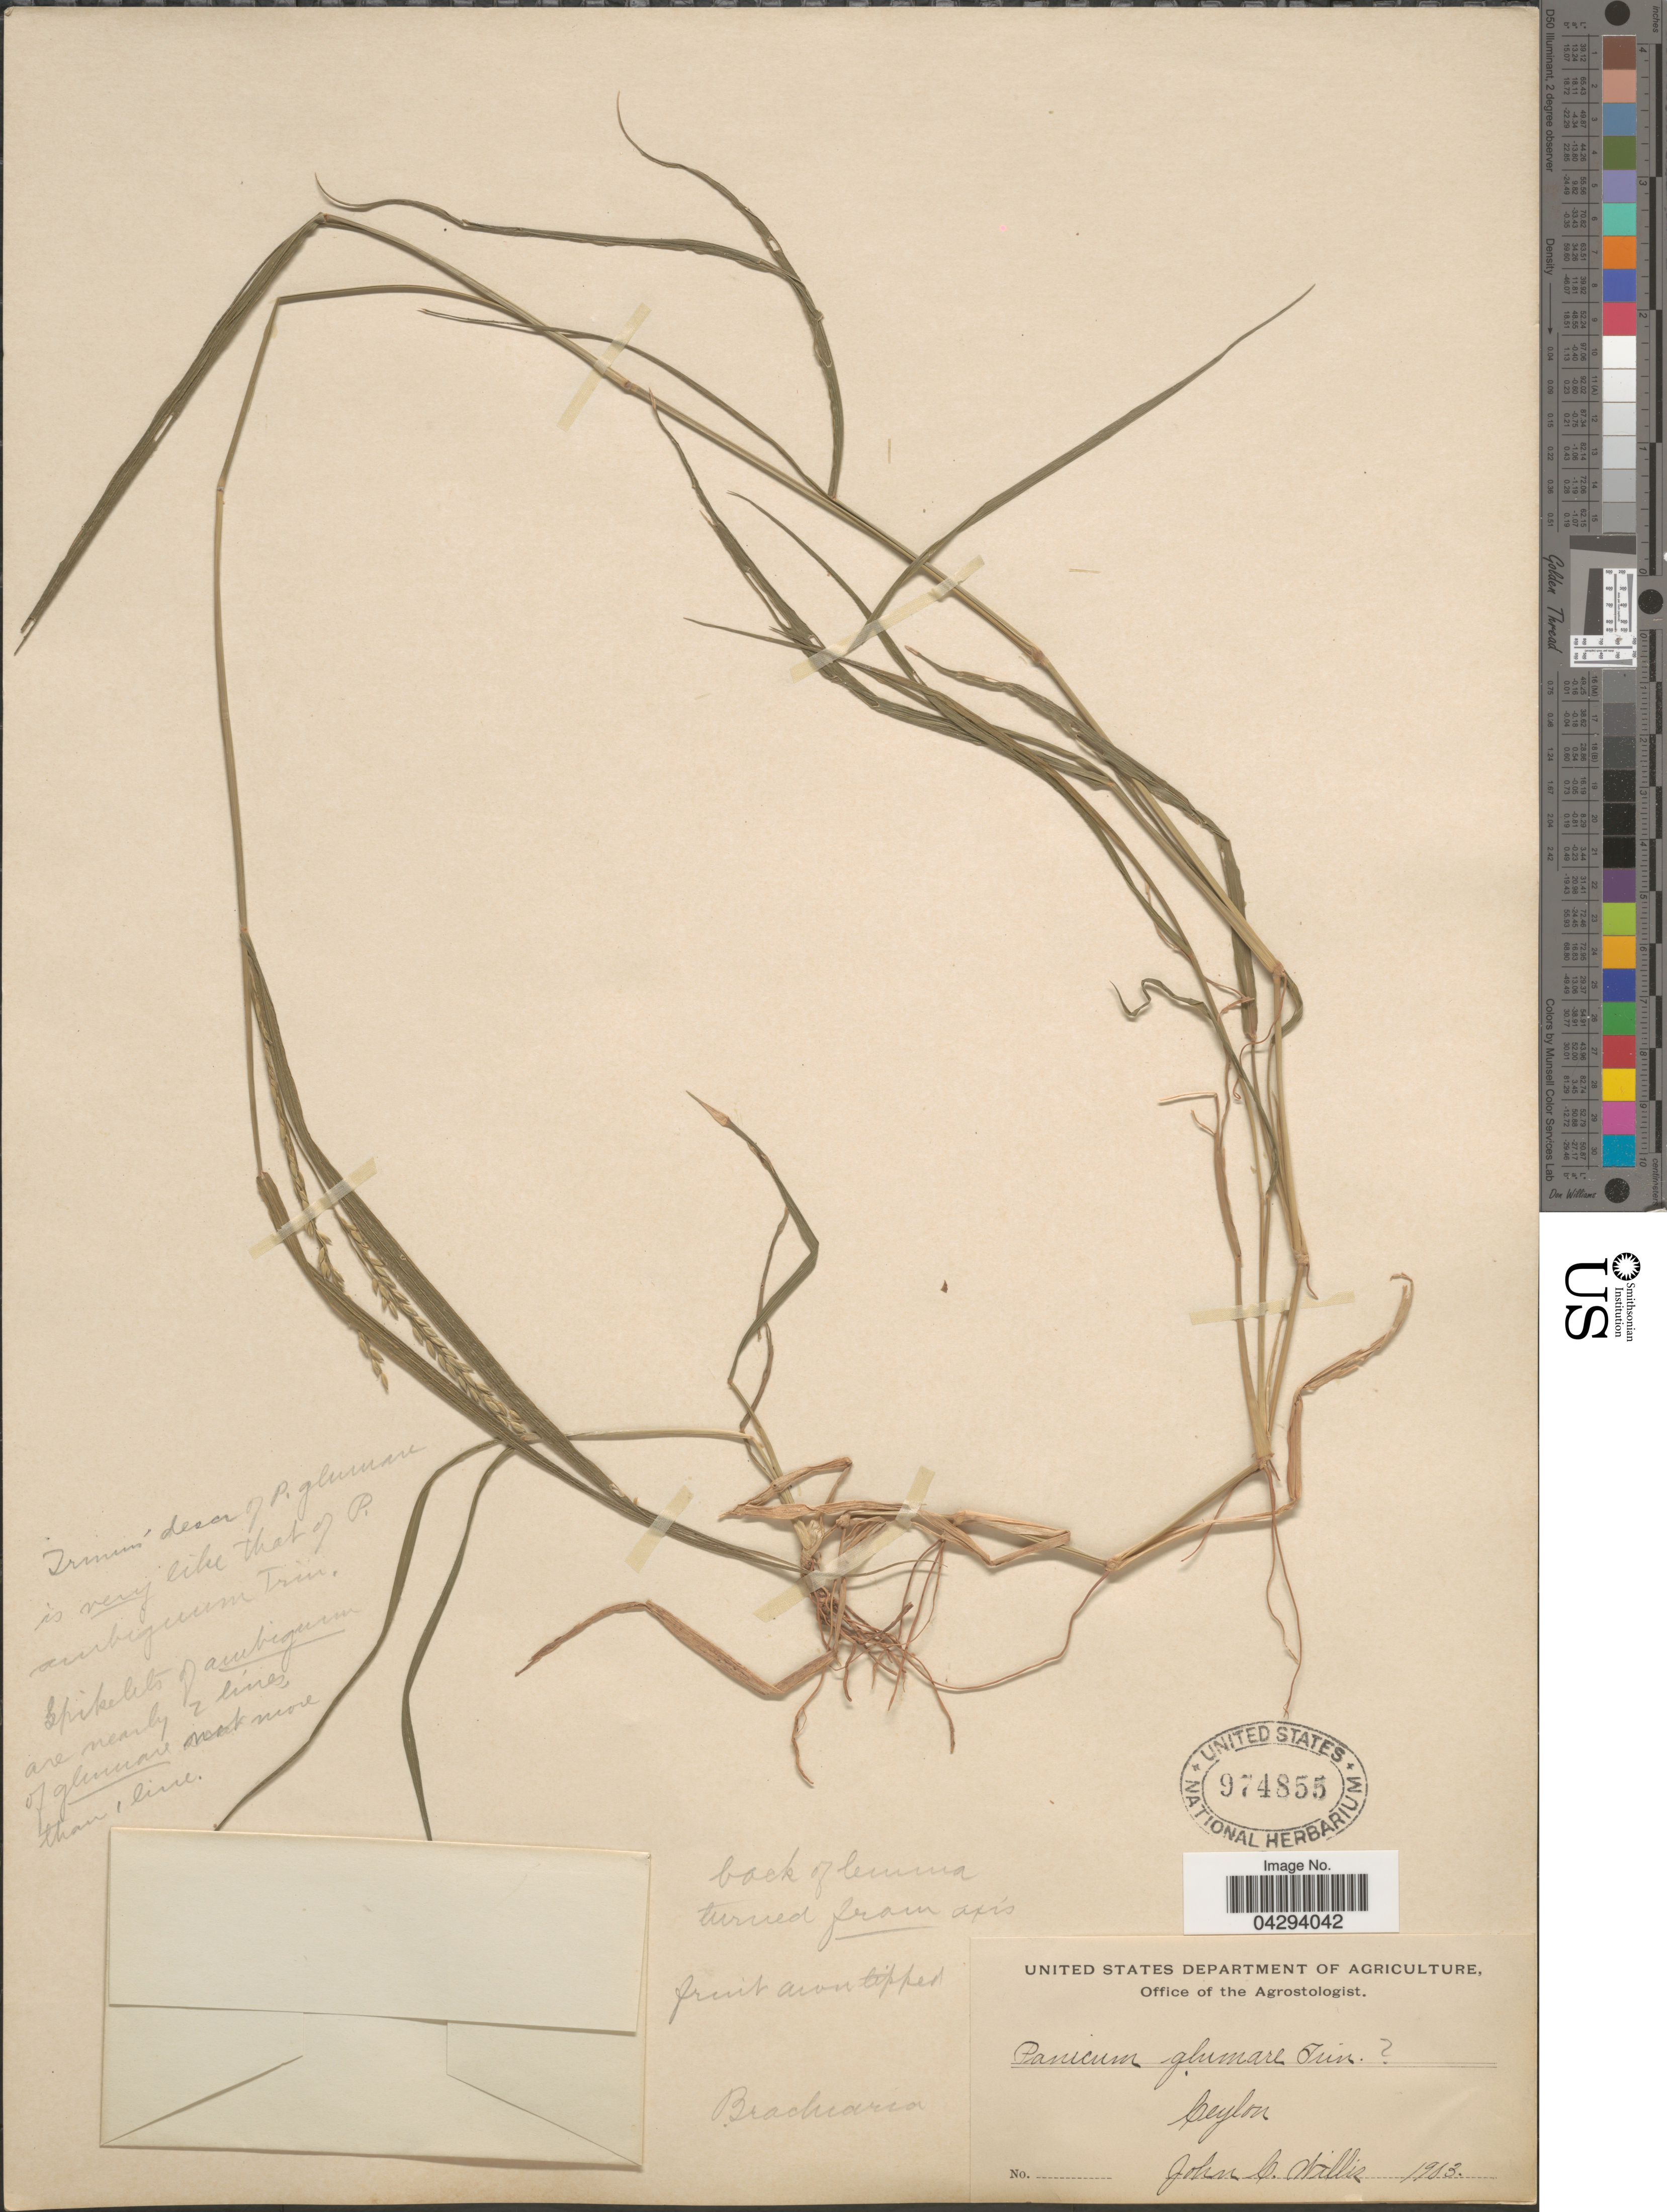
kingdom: Plantae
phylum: Tracheophyta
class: Liliopsida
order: Poales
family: Poaceae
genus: Urochloa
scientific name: Urochloa sp.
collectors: J. Willis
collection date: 1903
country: Sri Lanka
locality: Ceylon.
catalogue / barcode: US 974855